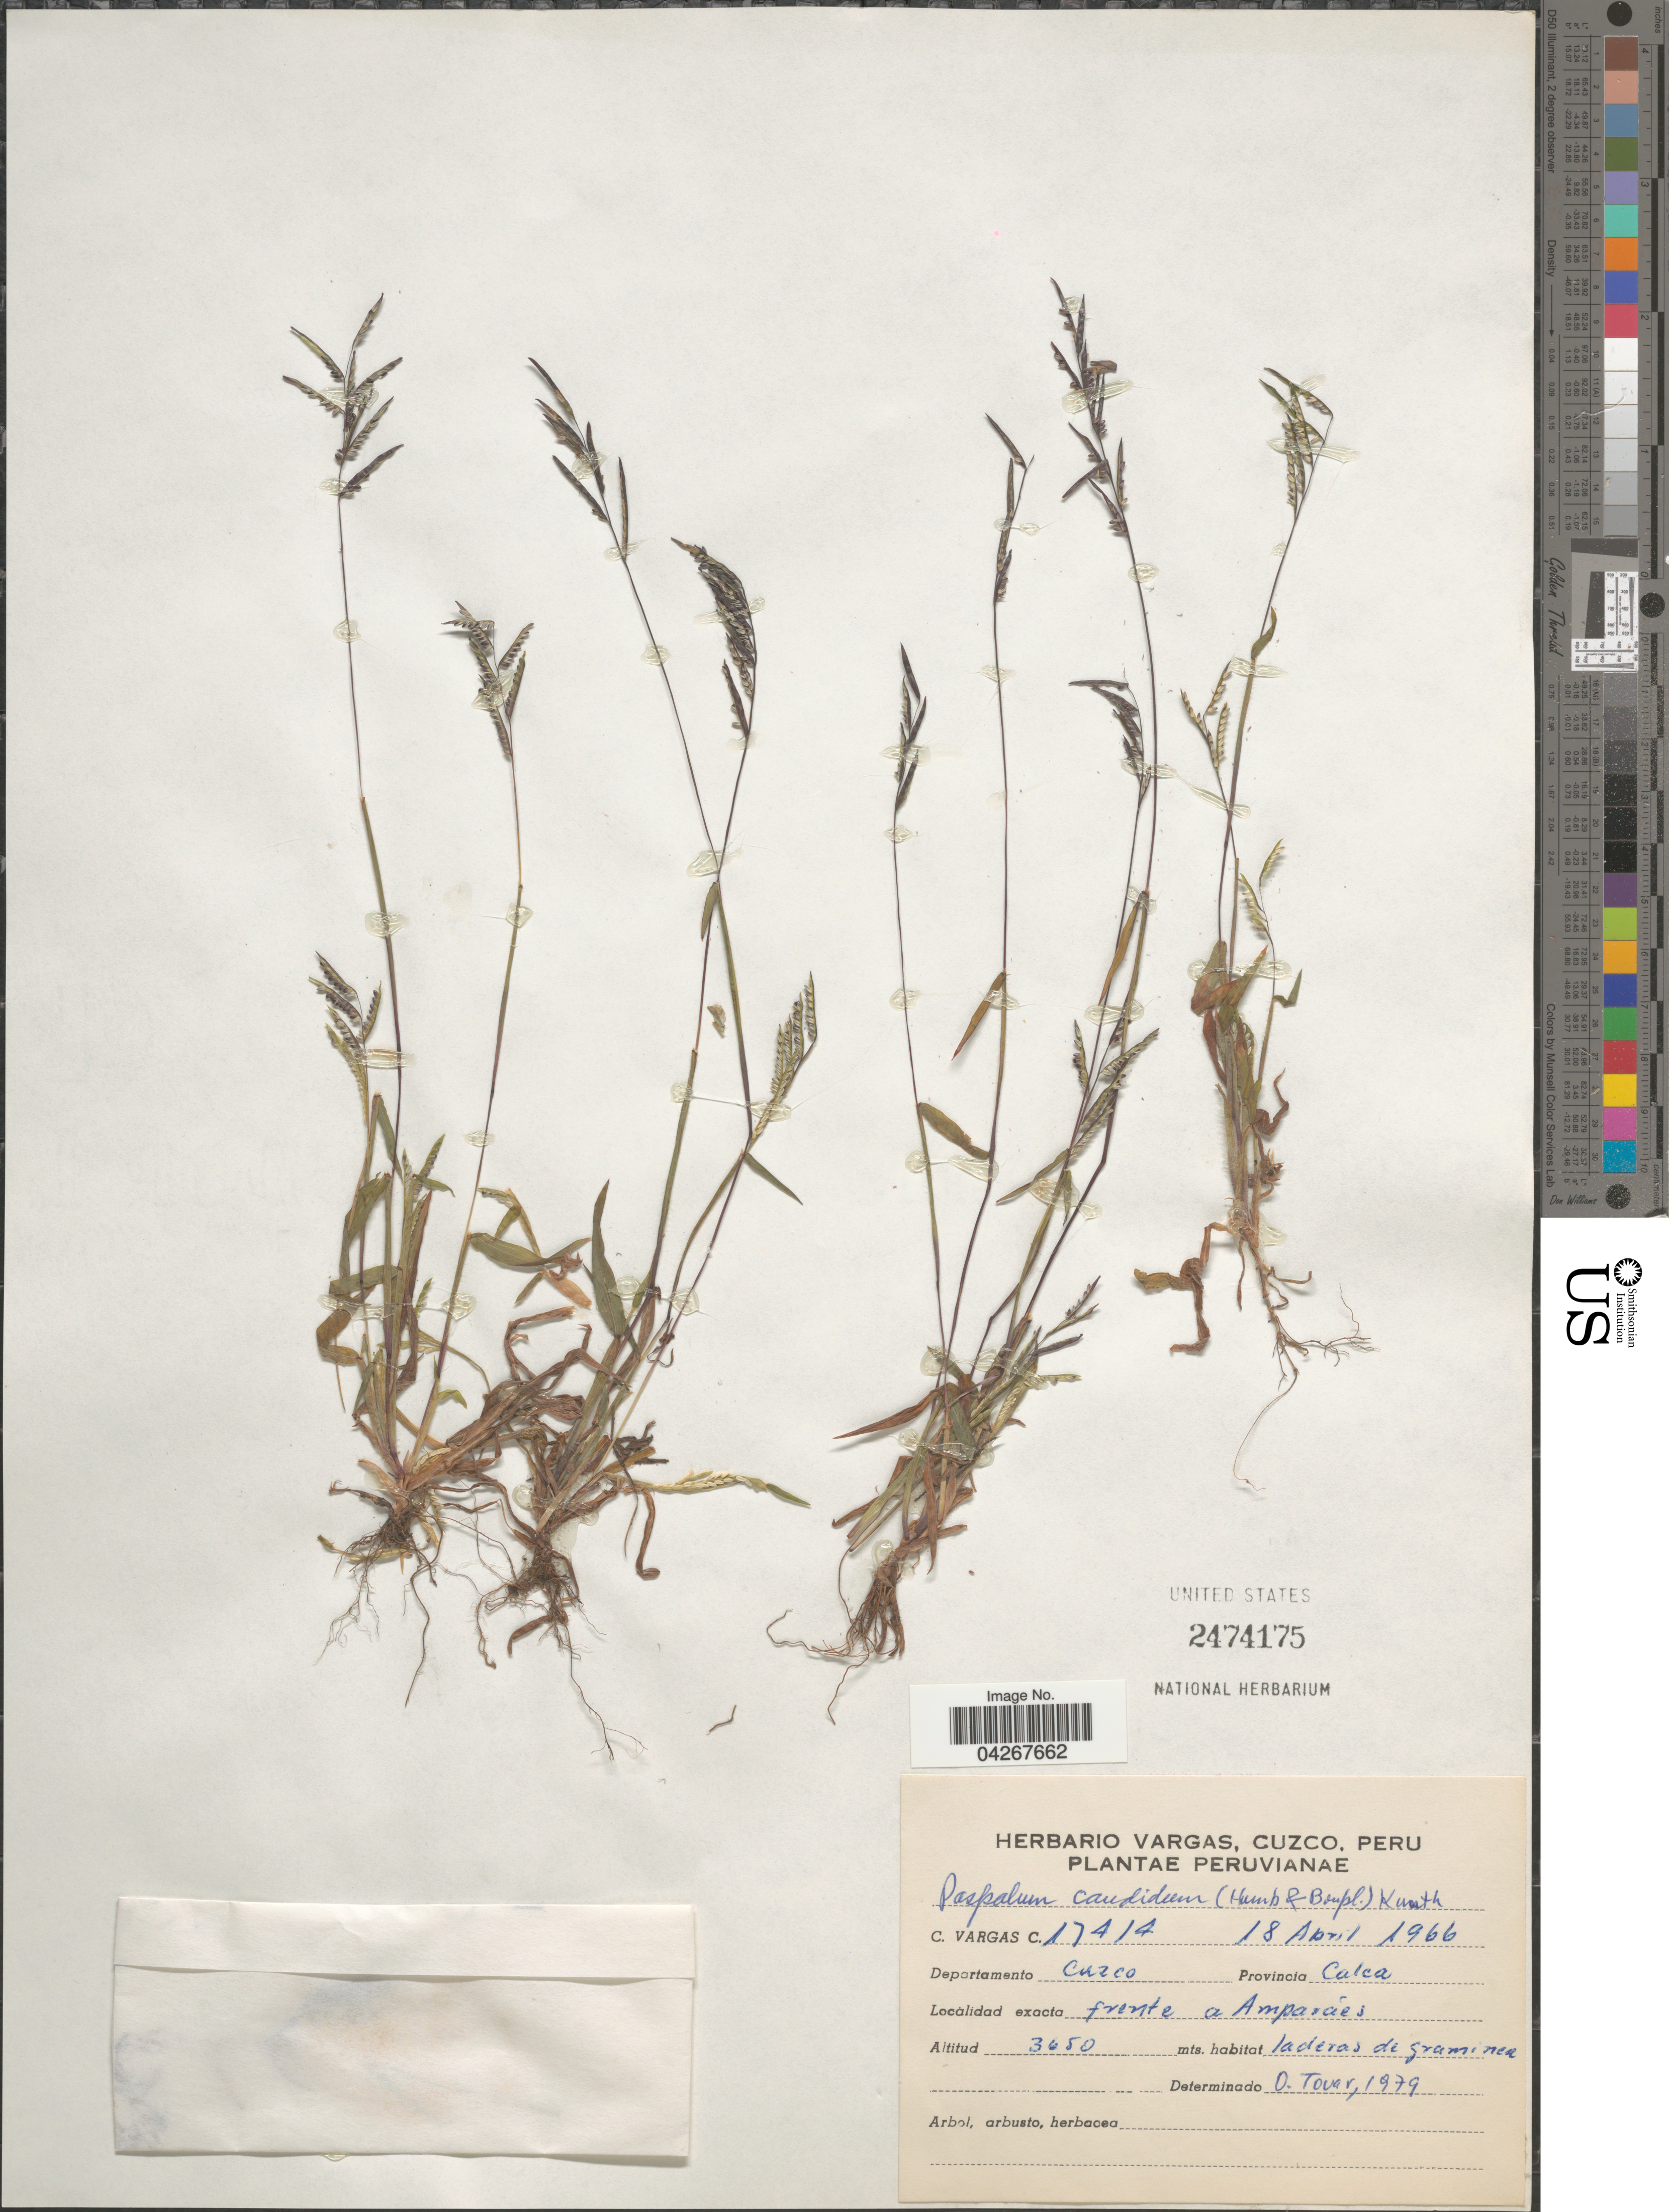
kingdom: Plantae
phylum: Tracheophyta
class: Liliopsida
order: Poales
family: Poaceae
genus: Paspalum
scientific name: Paspalum candidum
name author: (Humb. & Bonpl. ex Fleugge) Kunth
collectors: C. Vargas Calderón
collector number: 17414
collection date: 1966-04-18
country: Peru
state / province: Cusco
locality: Departamento Cuzco. Provincia Calca. Frente a Amparaes.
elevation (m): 3050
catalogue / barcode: US 2474175